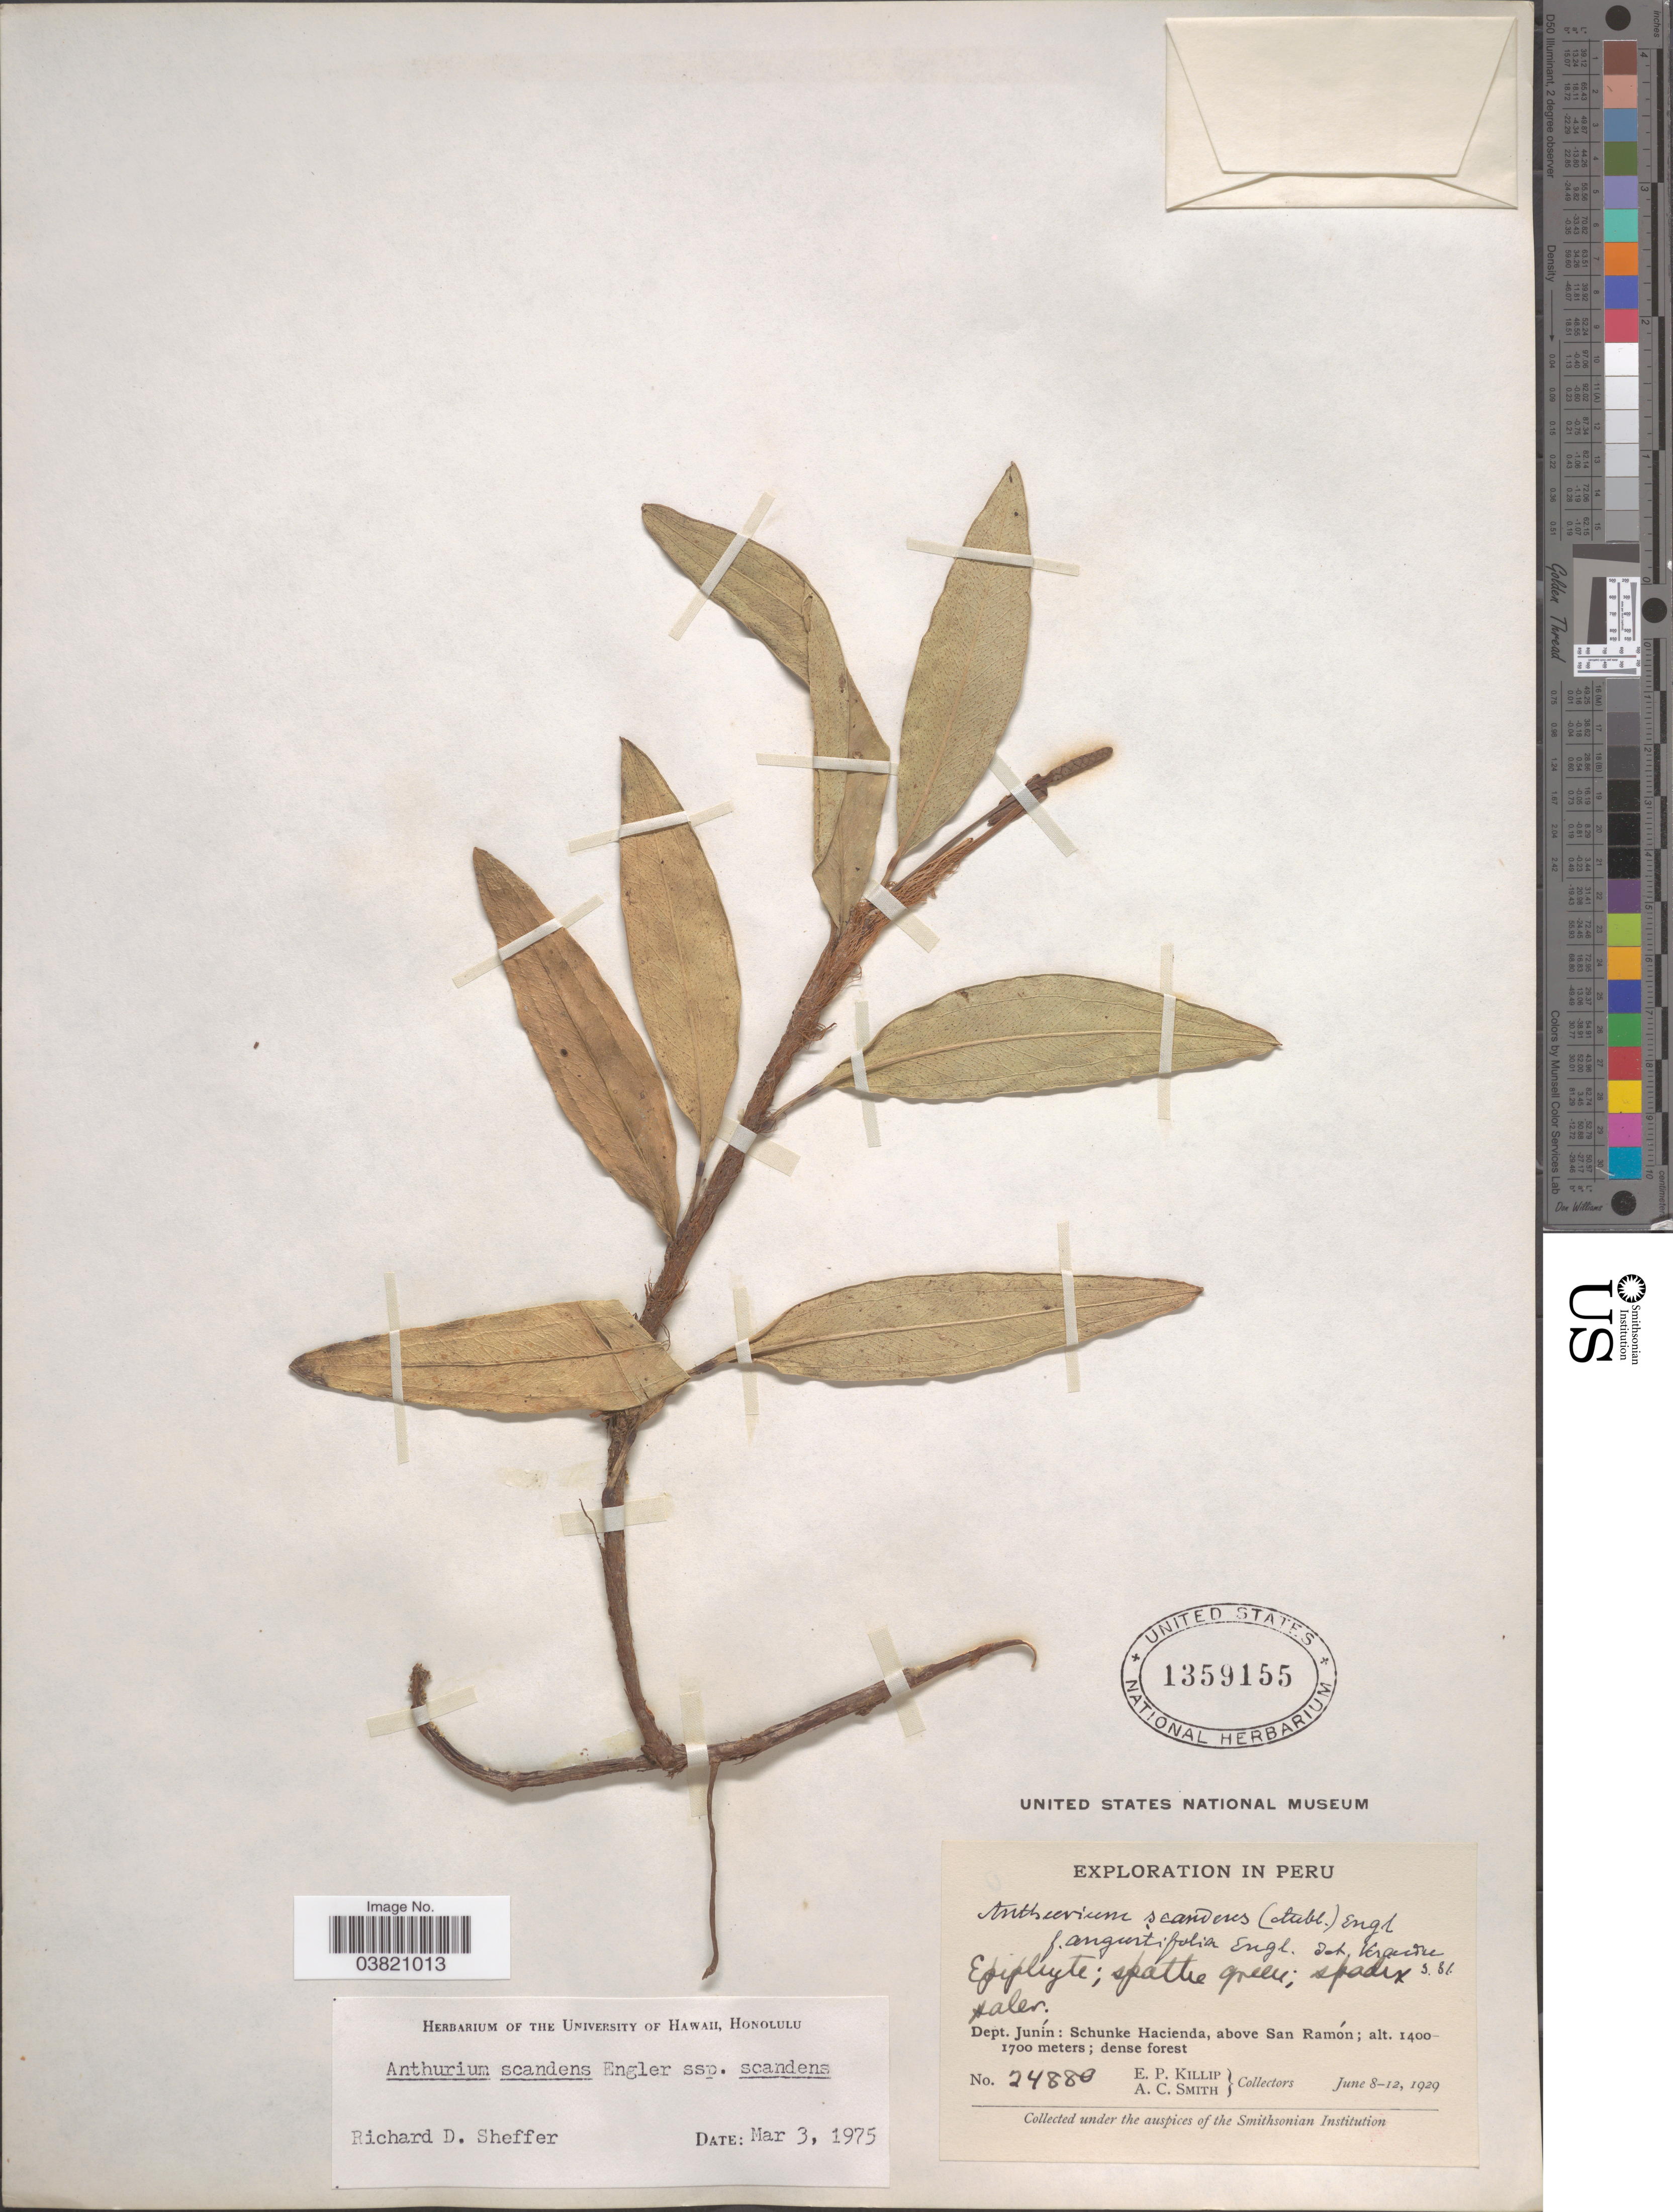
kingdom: Plantae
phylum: Tracheophyta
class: Liliopsida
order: Alismatales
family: Araceae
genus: Anthurium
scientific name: Anthurium scandens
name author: (Aubl.) Engl.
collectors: E. P. Killip & A. C. Smith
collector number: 24880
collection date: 1929-06-08/1929-06-12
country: Peru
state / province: Junín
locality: Dept. Junín: Schunke Hacienda, above San Ramón.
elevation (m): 1400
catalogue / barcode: US 1359155